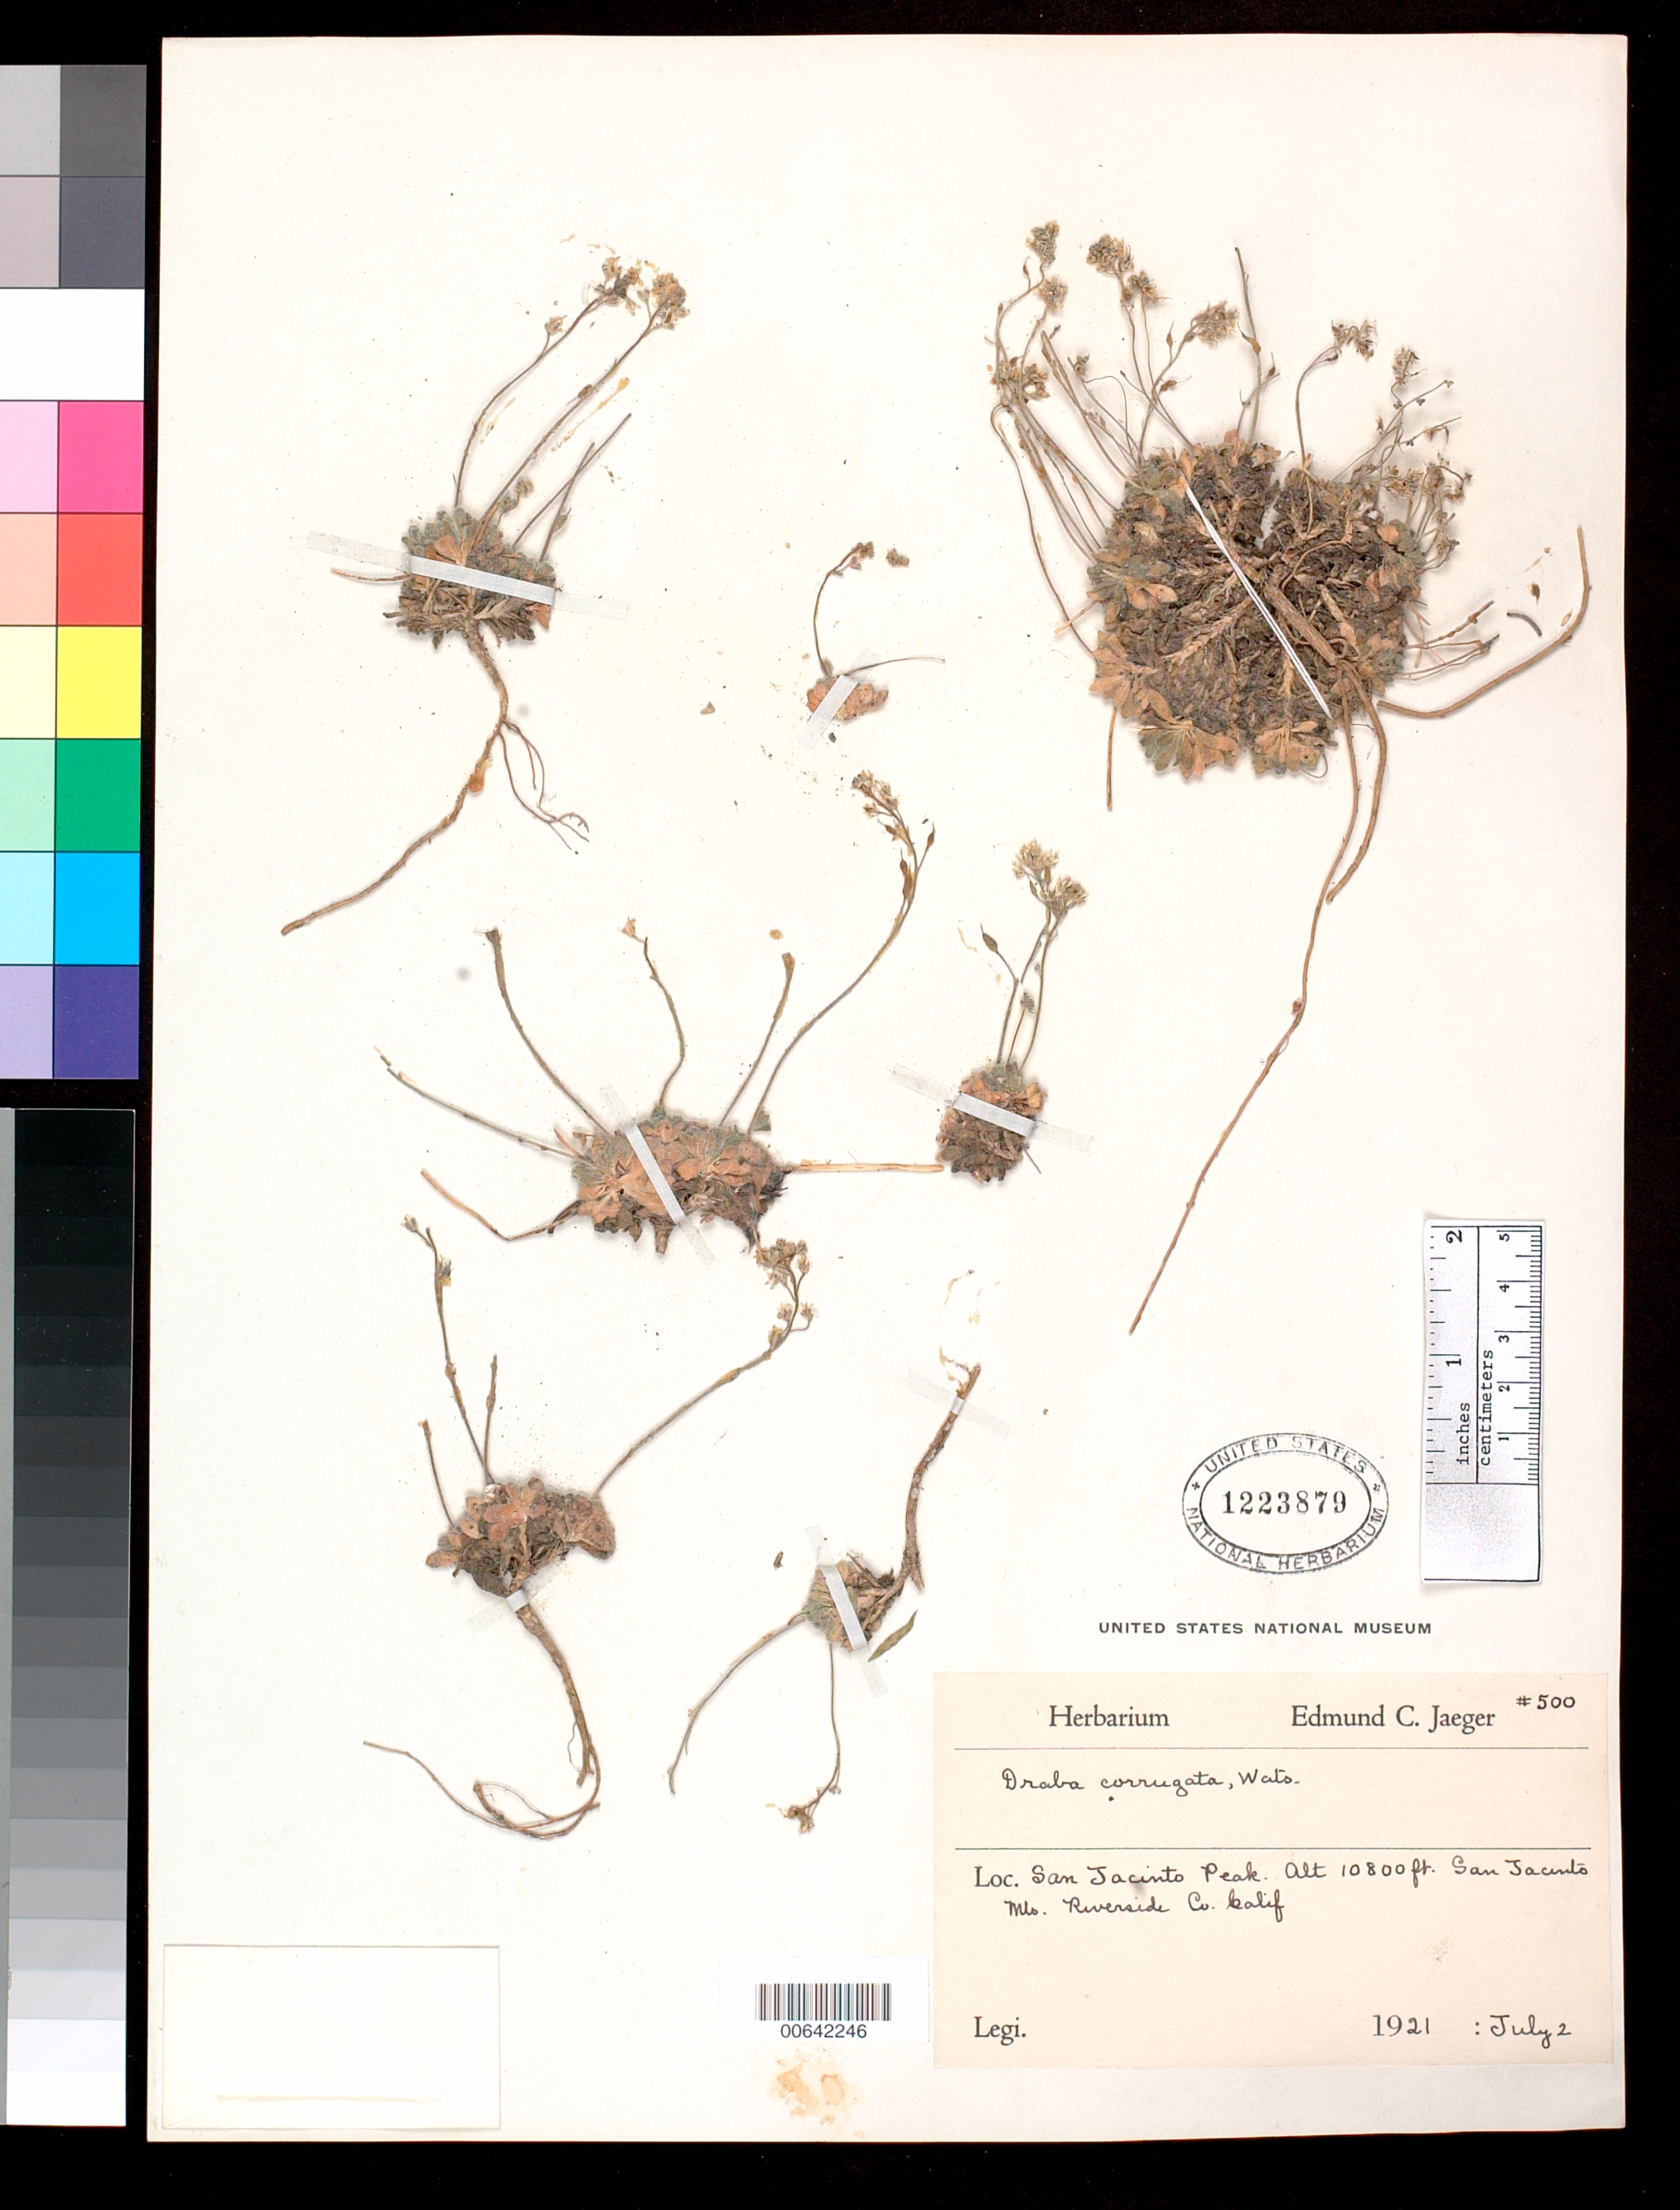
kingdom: Plantae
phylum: Tracheophyta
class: Magnoliopsida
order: Brassicales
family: Brassicaceae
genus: Draba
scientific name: Draba corrugata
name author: S. Watson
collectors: E. Jaeger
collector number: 500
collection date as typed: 02 Jul 1921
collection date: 1921-07-02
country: United States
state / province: California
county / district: Riverside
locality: San Jacinto Peak, San Jacinto Mts.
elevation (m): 3292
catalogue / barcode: US 1223879